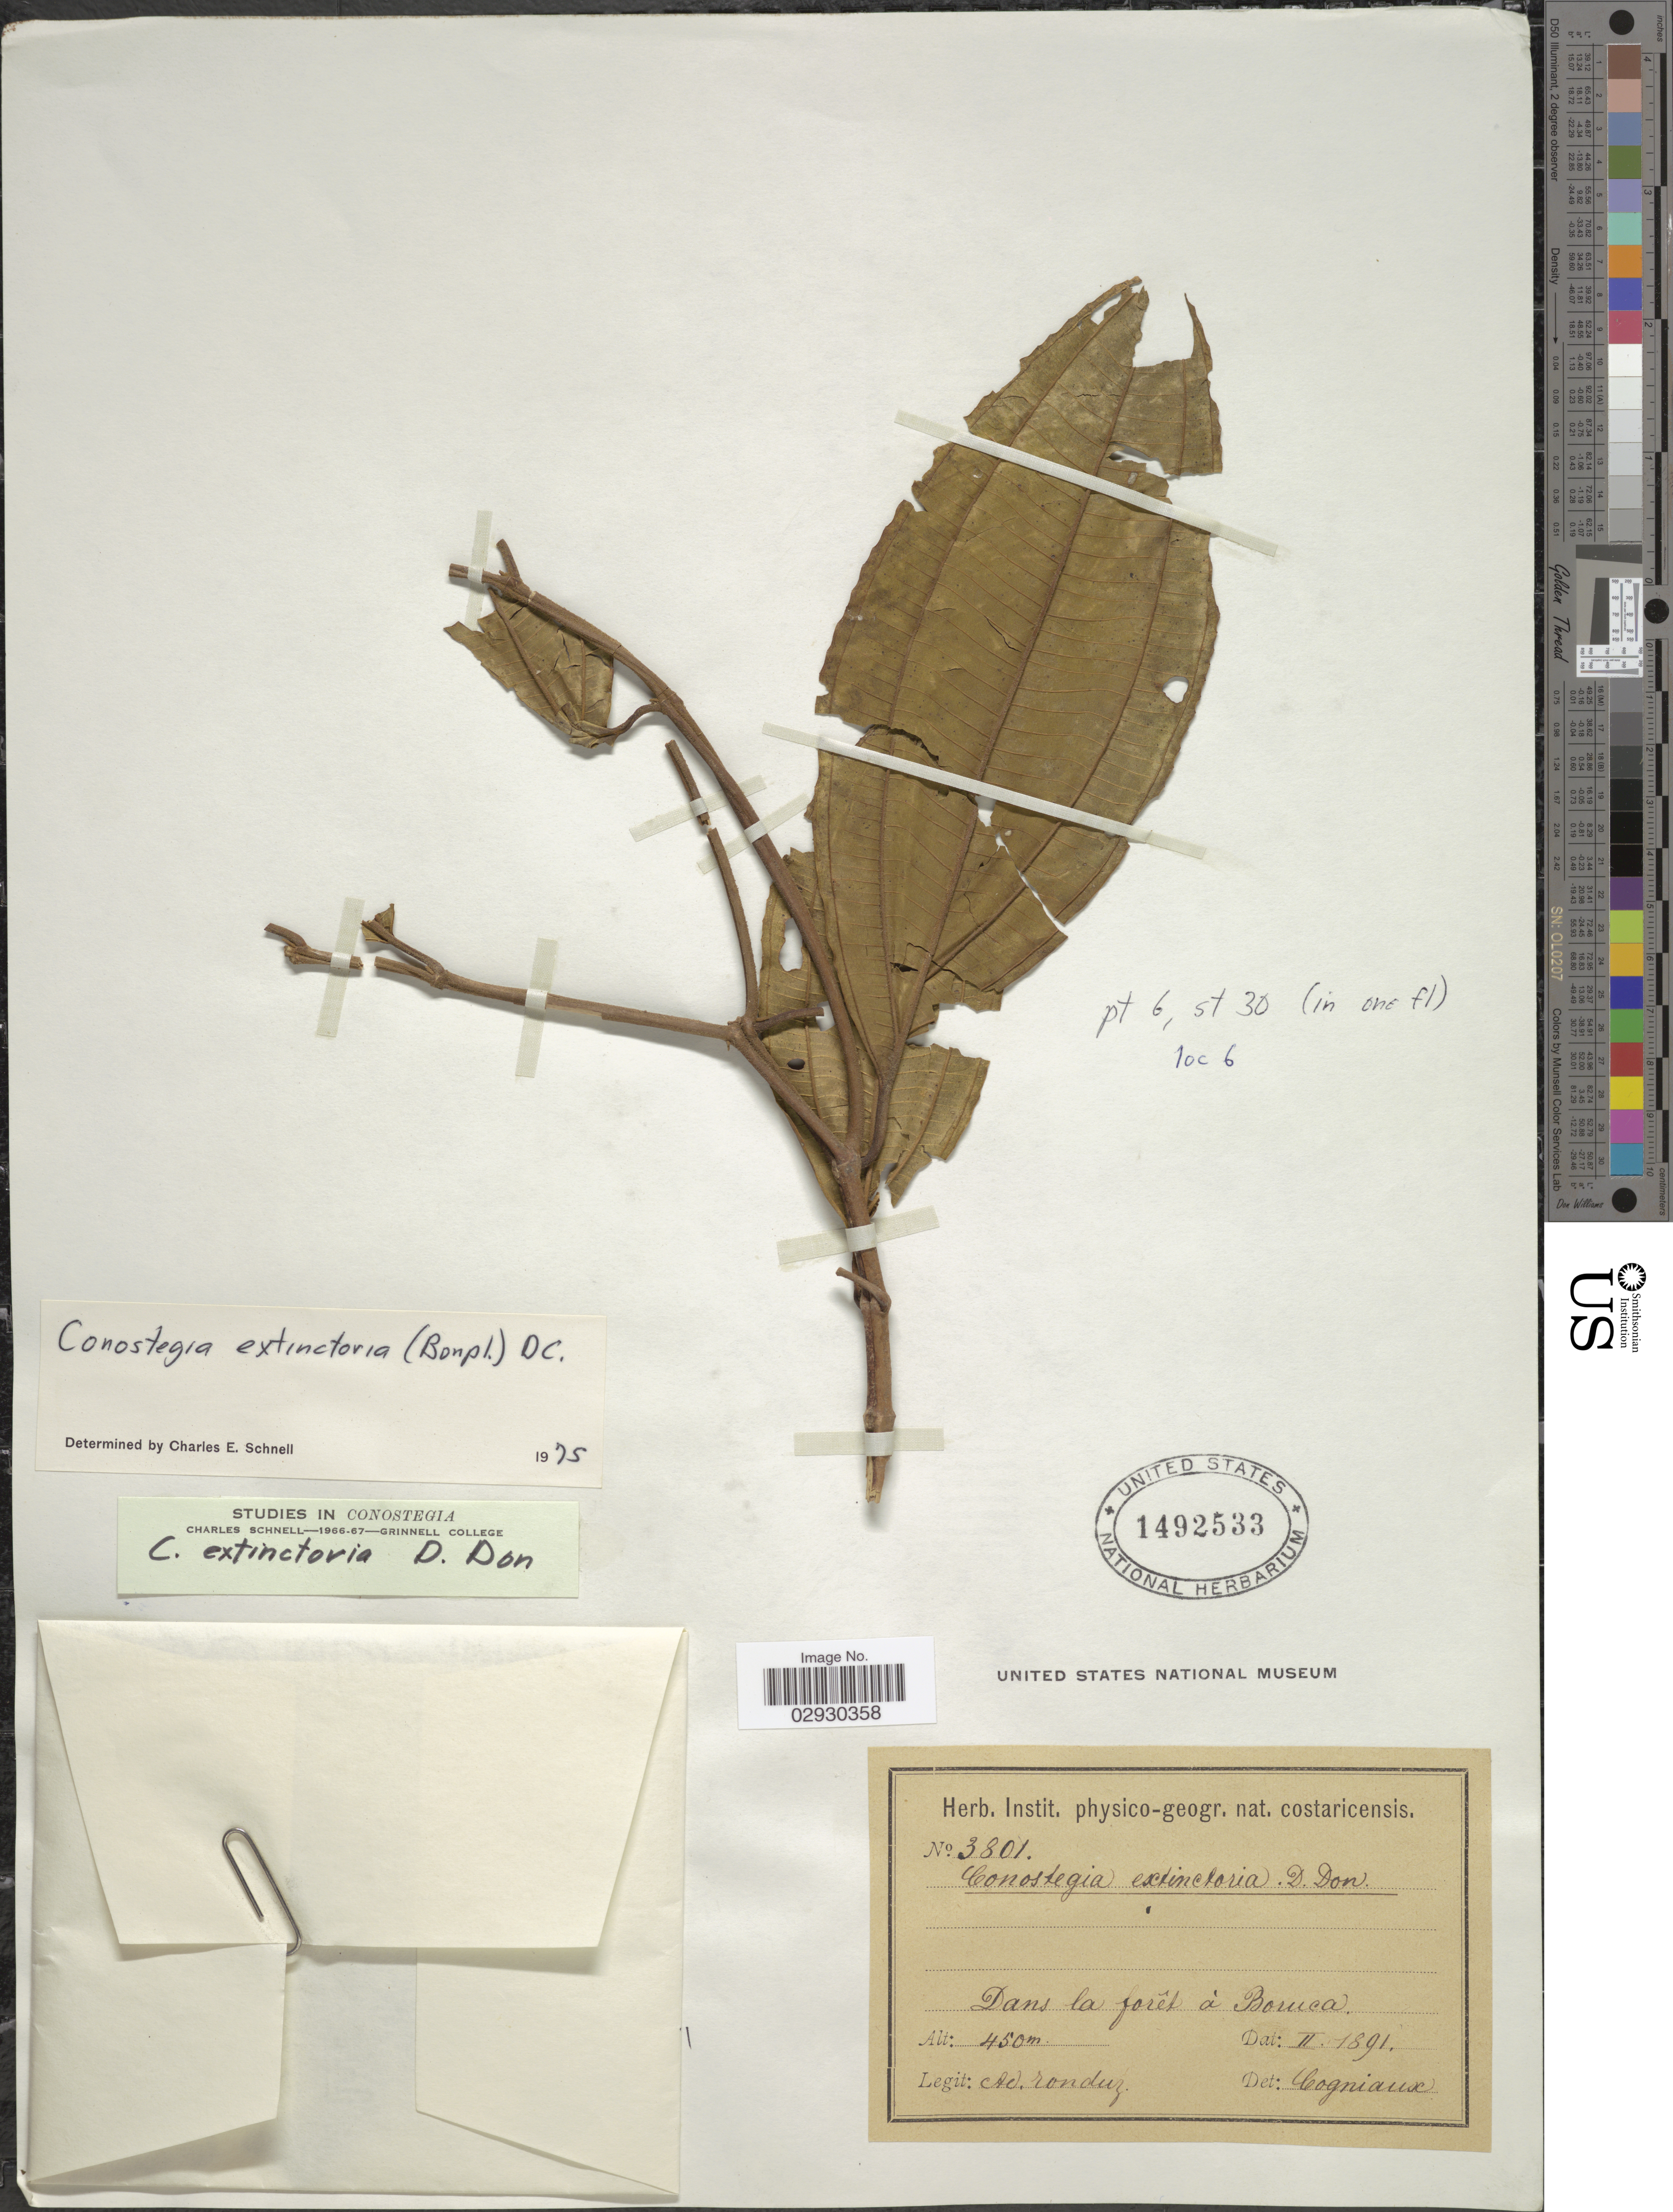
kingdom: Plantae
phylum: Tracheophyta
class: Magnoliopsida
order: Myrtales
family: Melastomataceae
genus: Conostegia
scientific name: Conostegia extinctoria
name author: (Bonpl.) D. Don ex DC.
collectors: A. Tonduz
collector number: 3801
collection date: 1891-02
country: Costa Rica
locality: Dans la forêt á Boruca.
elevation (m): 450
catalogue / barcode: US 1492533